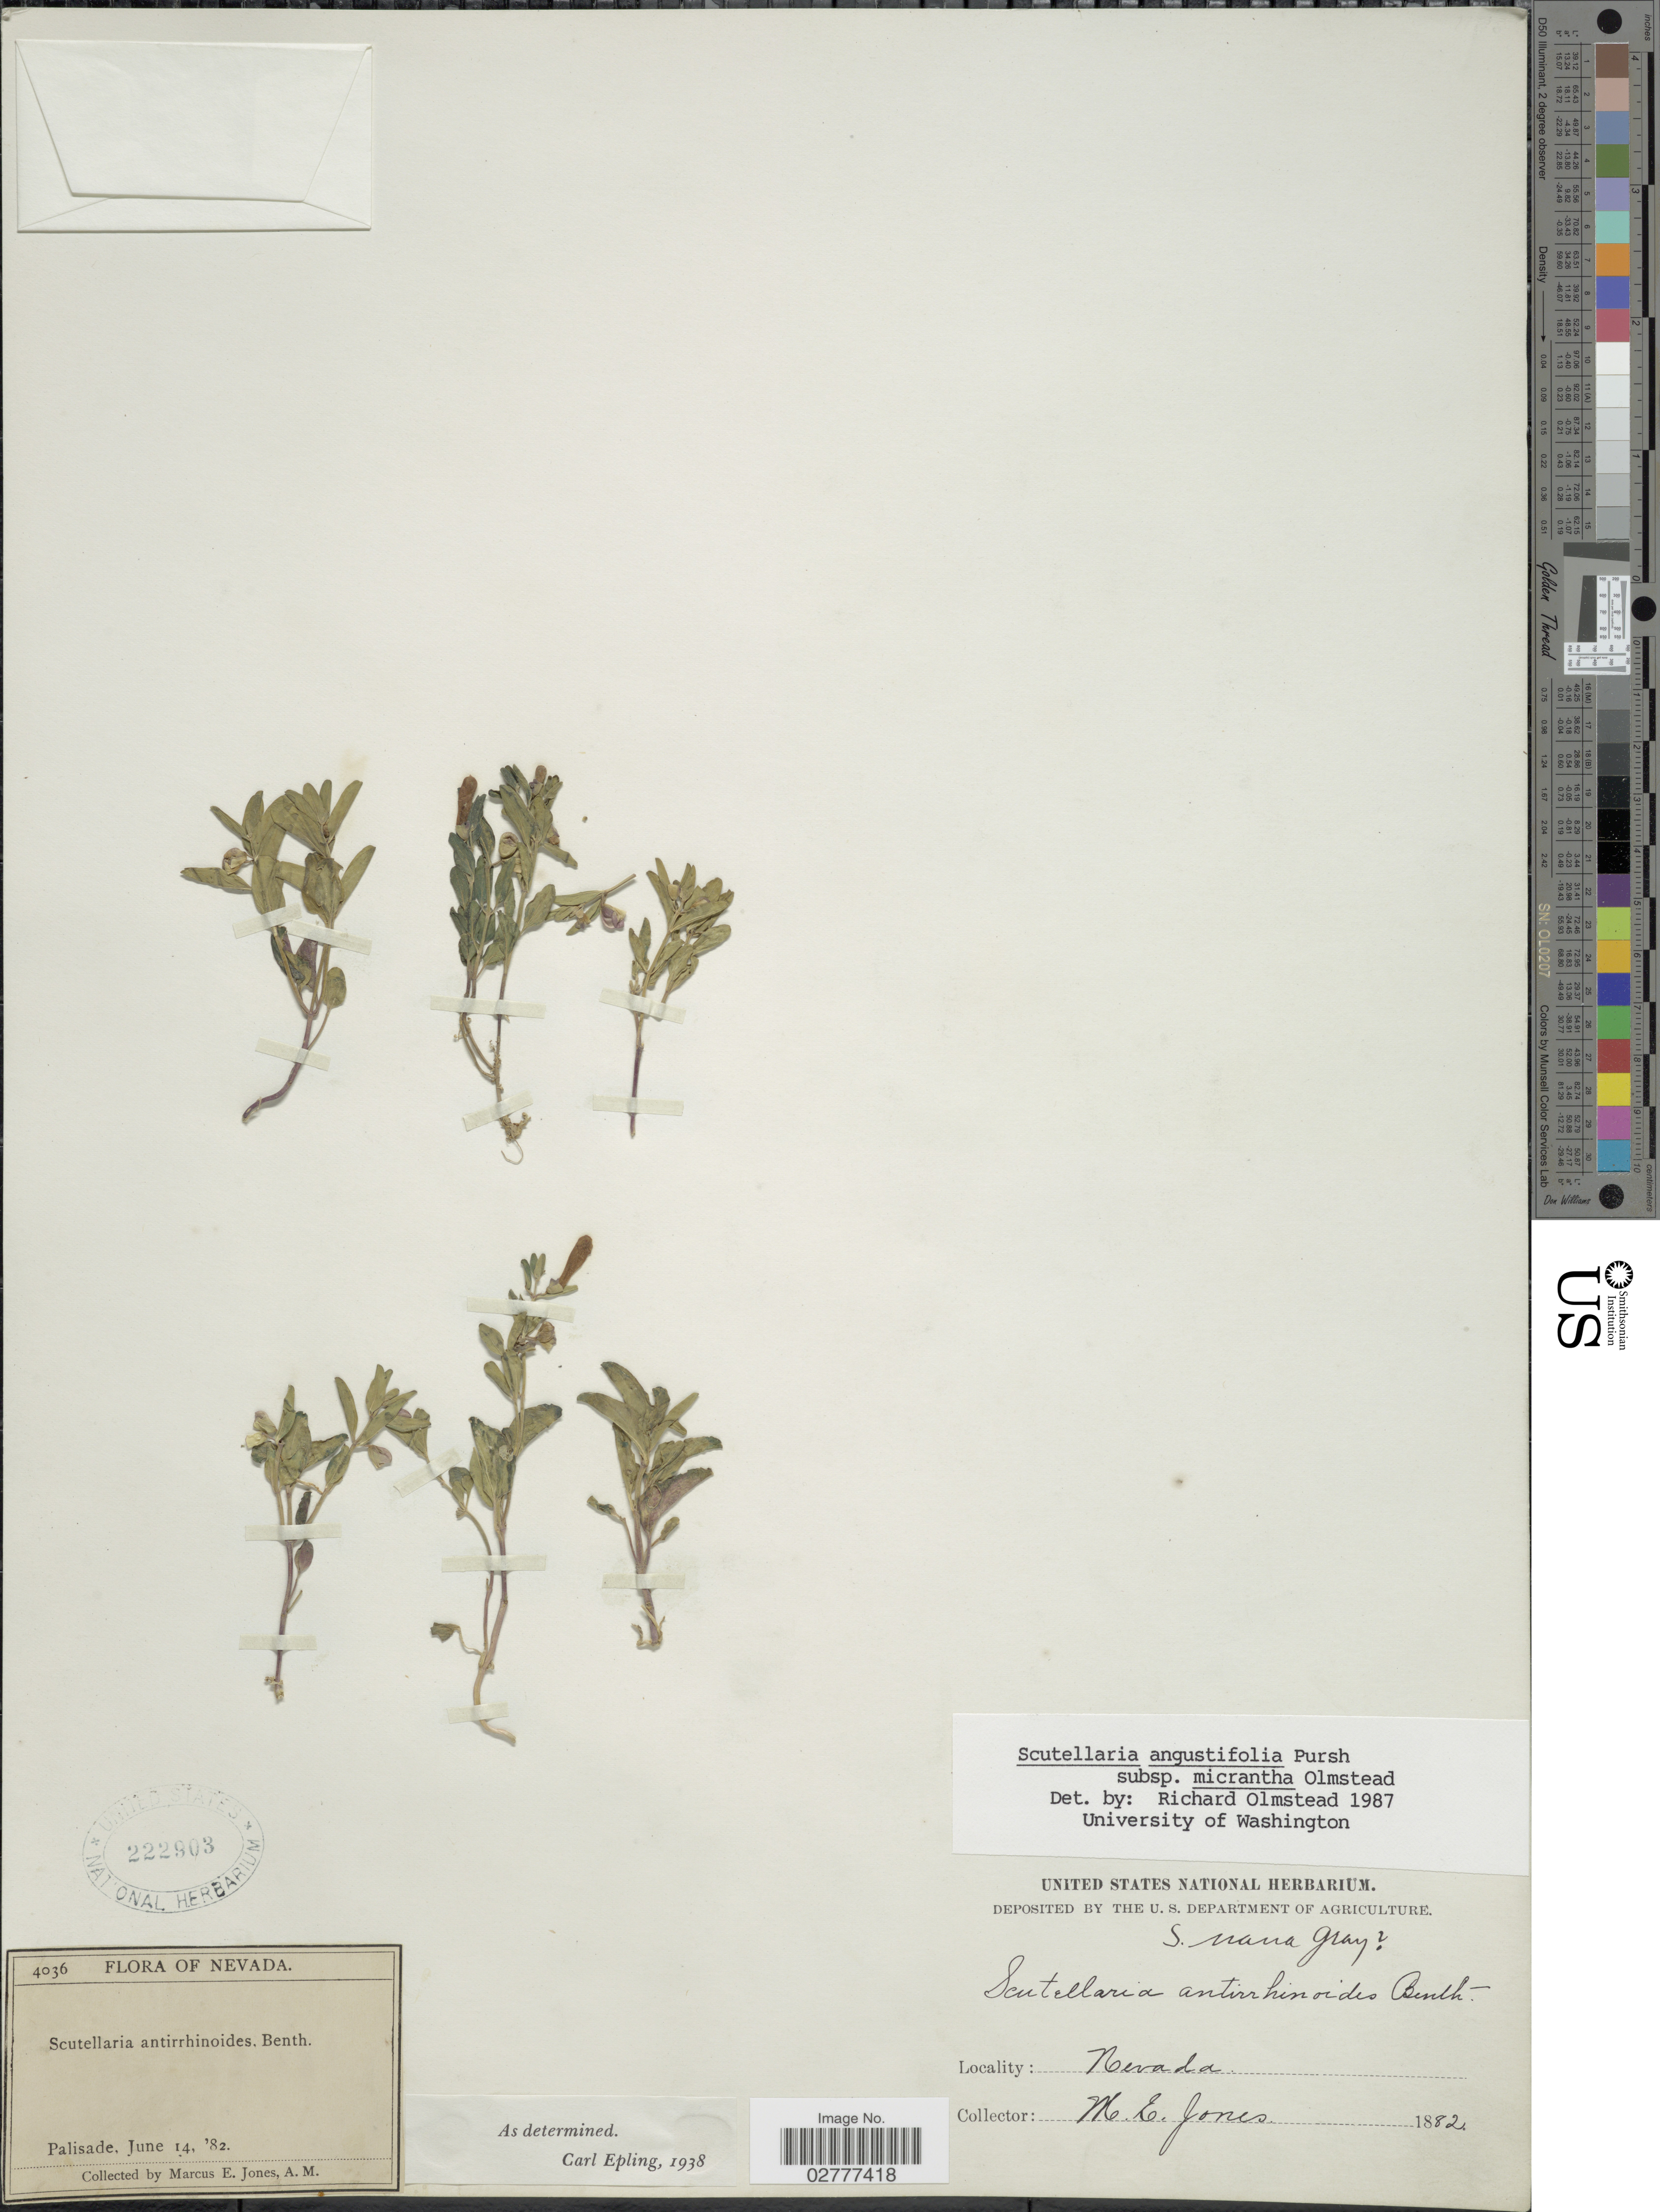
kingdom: Plantae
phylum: Tracheophyta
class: Magnoliopsida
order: Lamiales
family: Lamiaceae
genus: Scutellaria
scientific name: Scutellaria angustifolia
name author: Pursh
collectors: M. E. Jones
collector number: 4036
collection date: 1882-06-14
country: United States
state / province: Nevada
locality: Palisade.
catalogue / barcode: US 222903